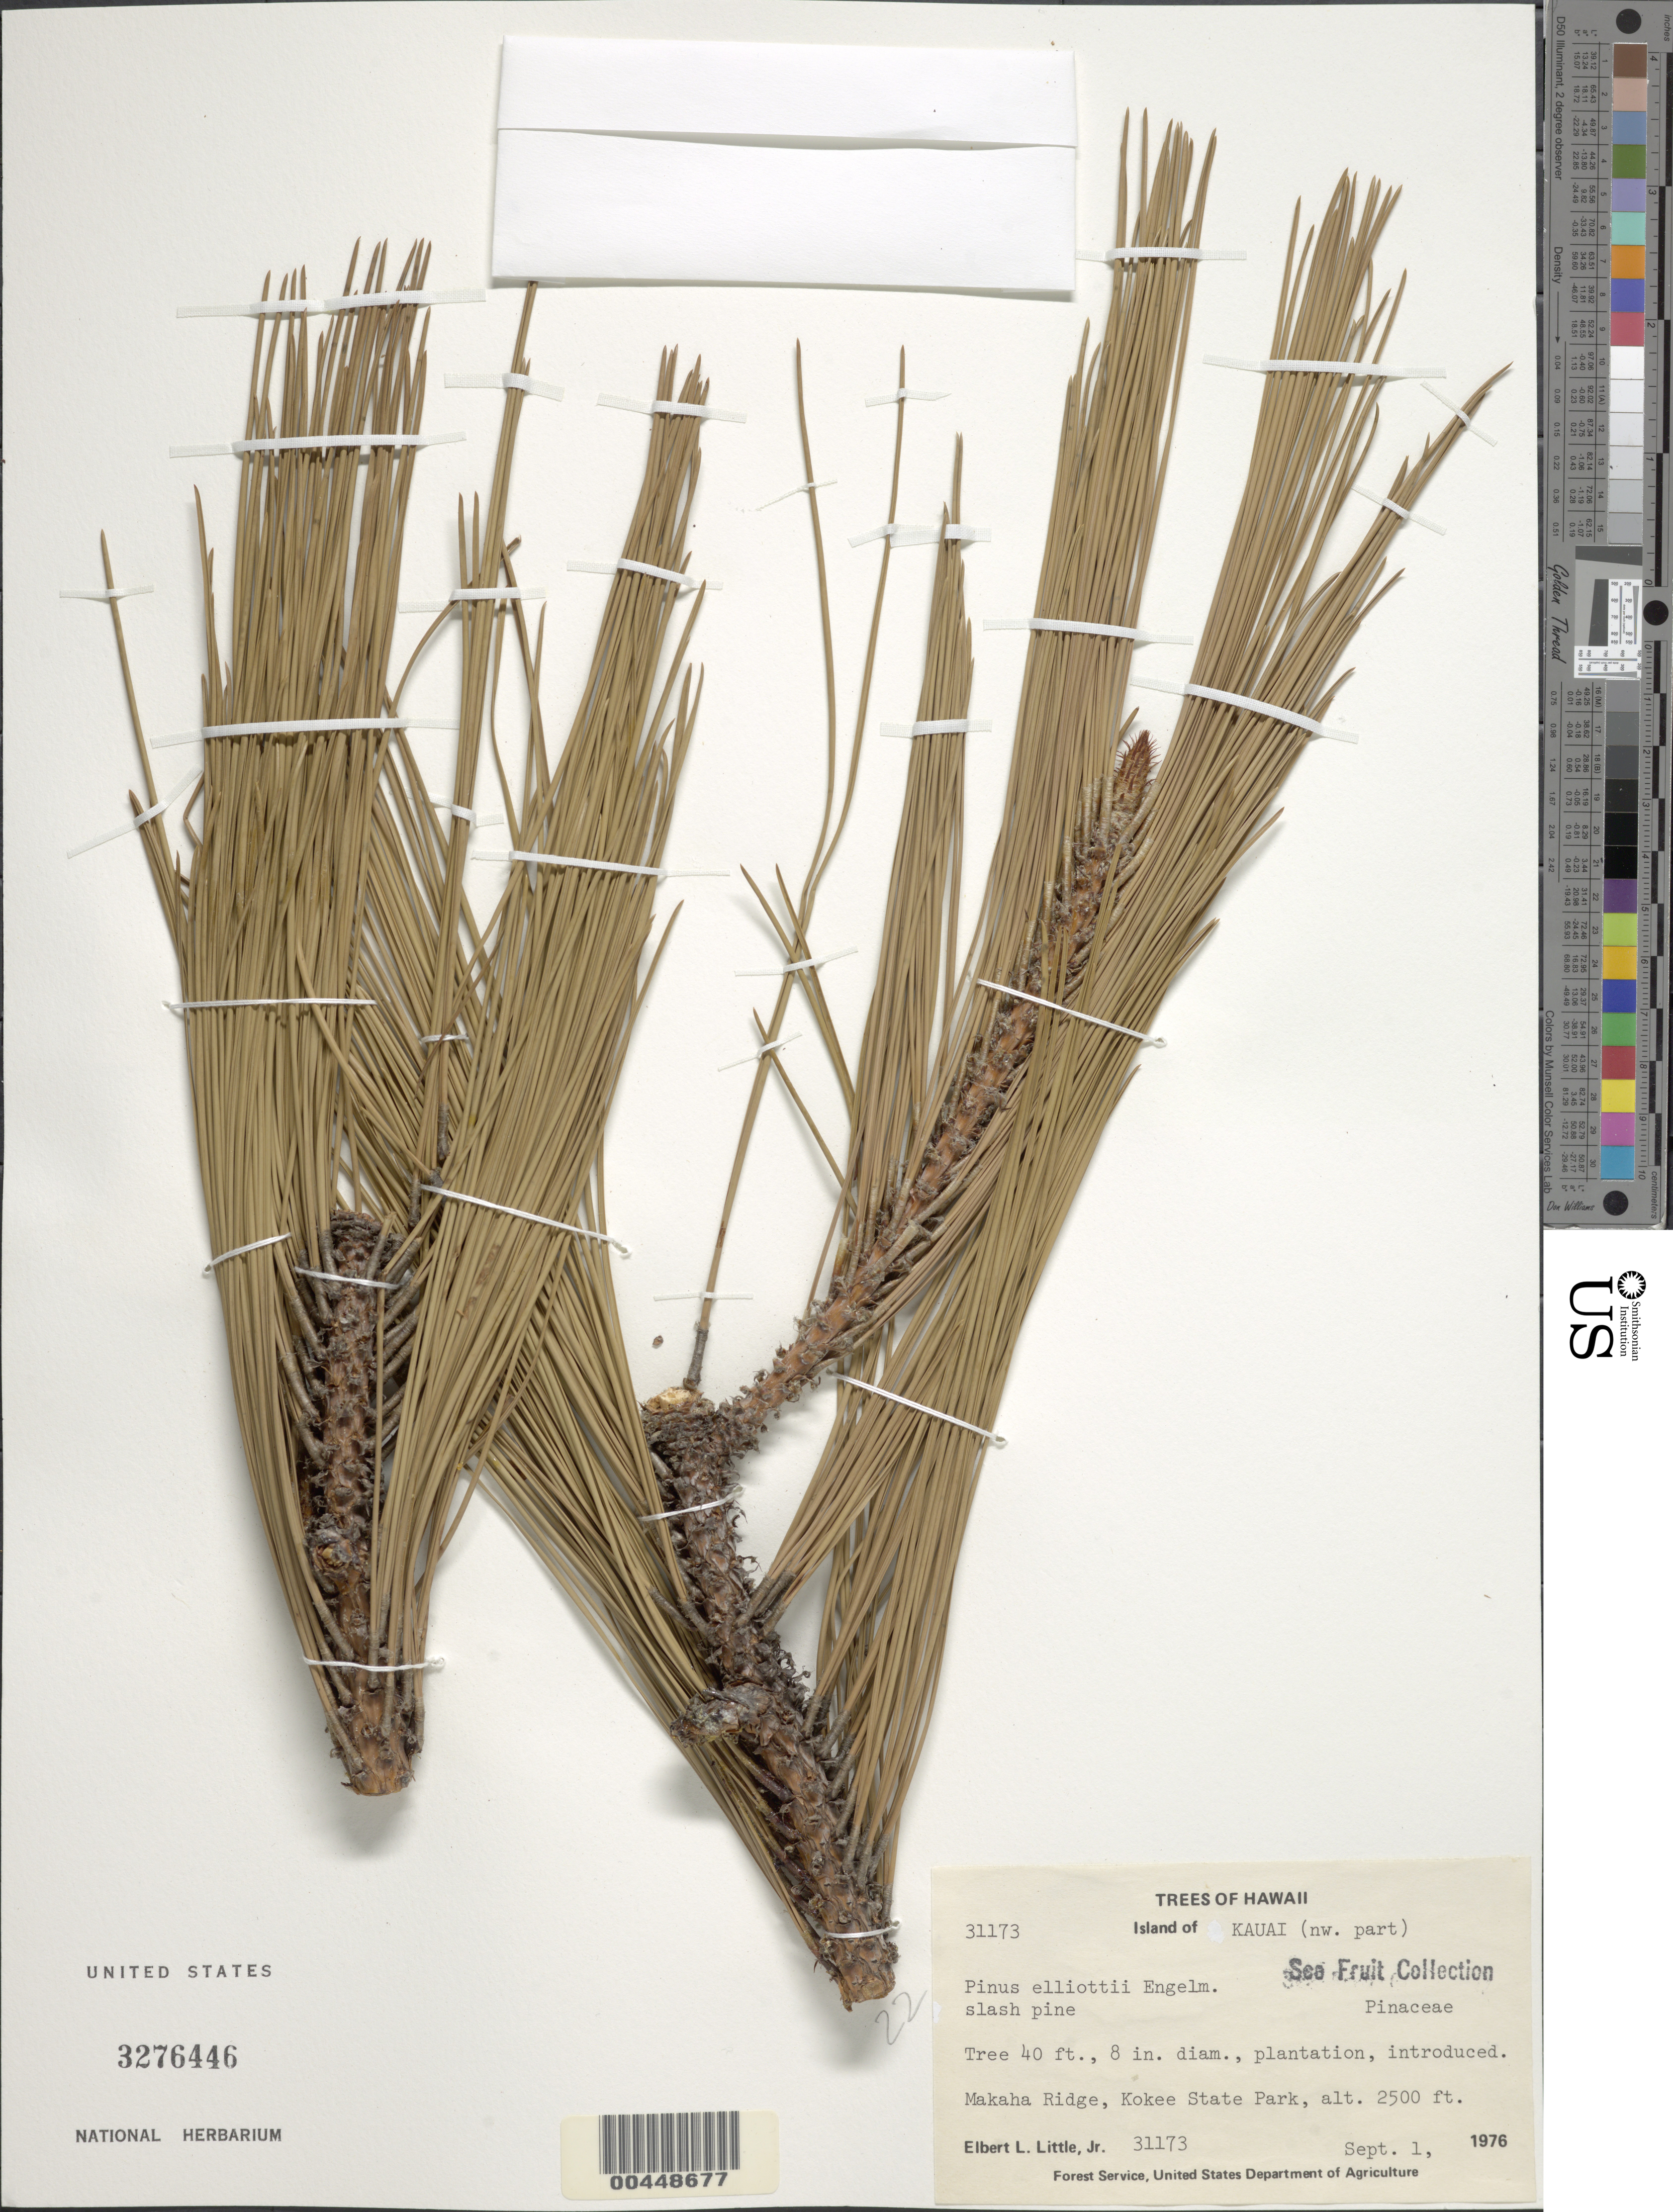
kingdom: Plantae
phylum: Tracheophyta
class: Pinopsida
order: Pinales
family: Pinaceae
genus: Pinus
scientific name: Pinus elliottii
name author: Engelm.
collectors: E. L. Little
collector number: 31173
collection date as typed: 1 Sep 1976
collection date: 1976-09-01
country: United States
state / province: Hawaii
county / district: Kauai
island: Kaua'i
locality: NW part of Kauai; Makaha Ridge, Kokee State Park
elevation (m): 762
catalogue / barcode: US 3276446